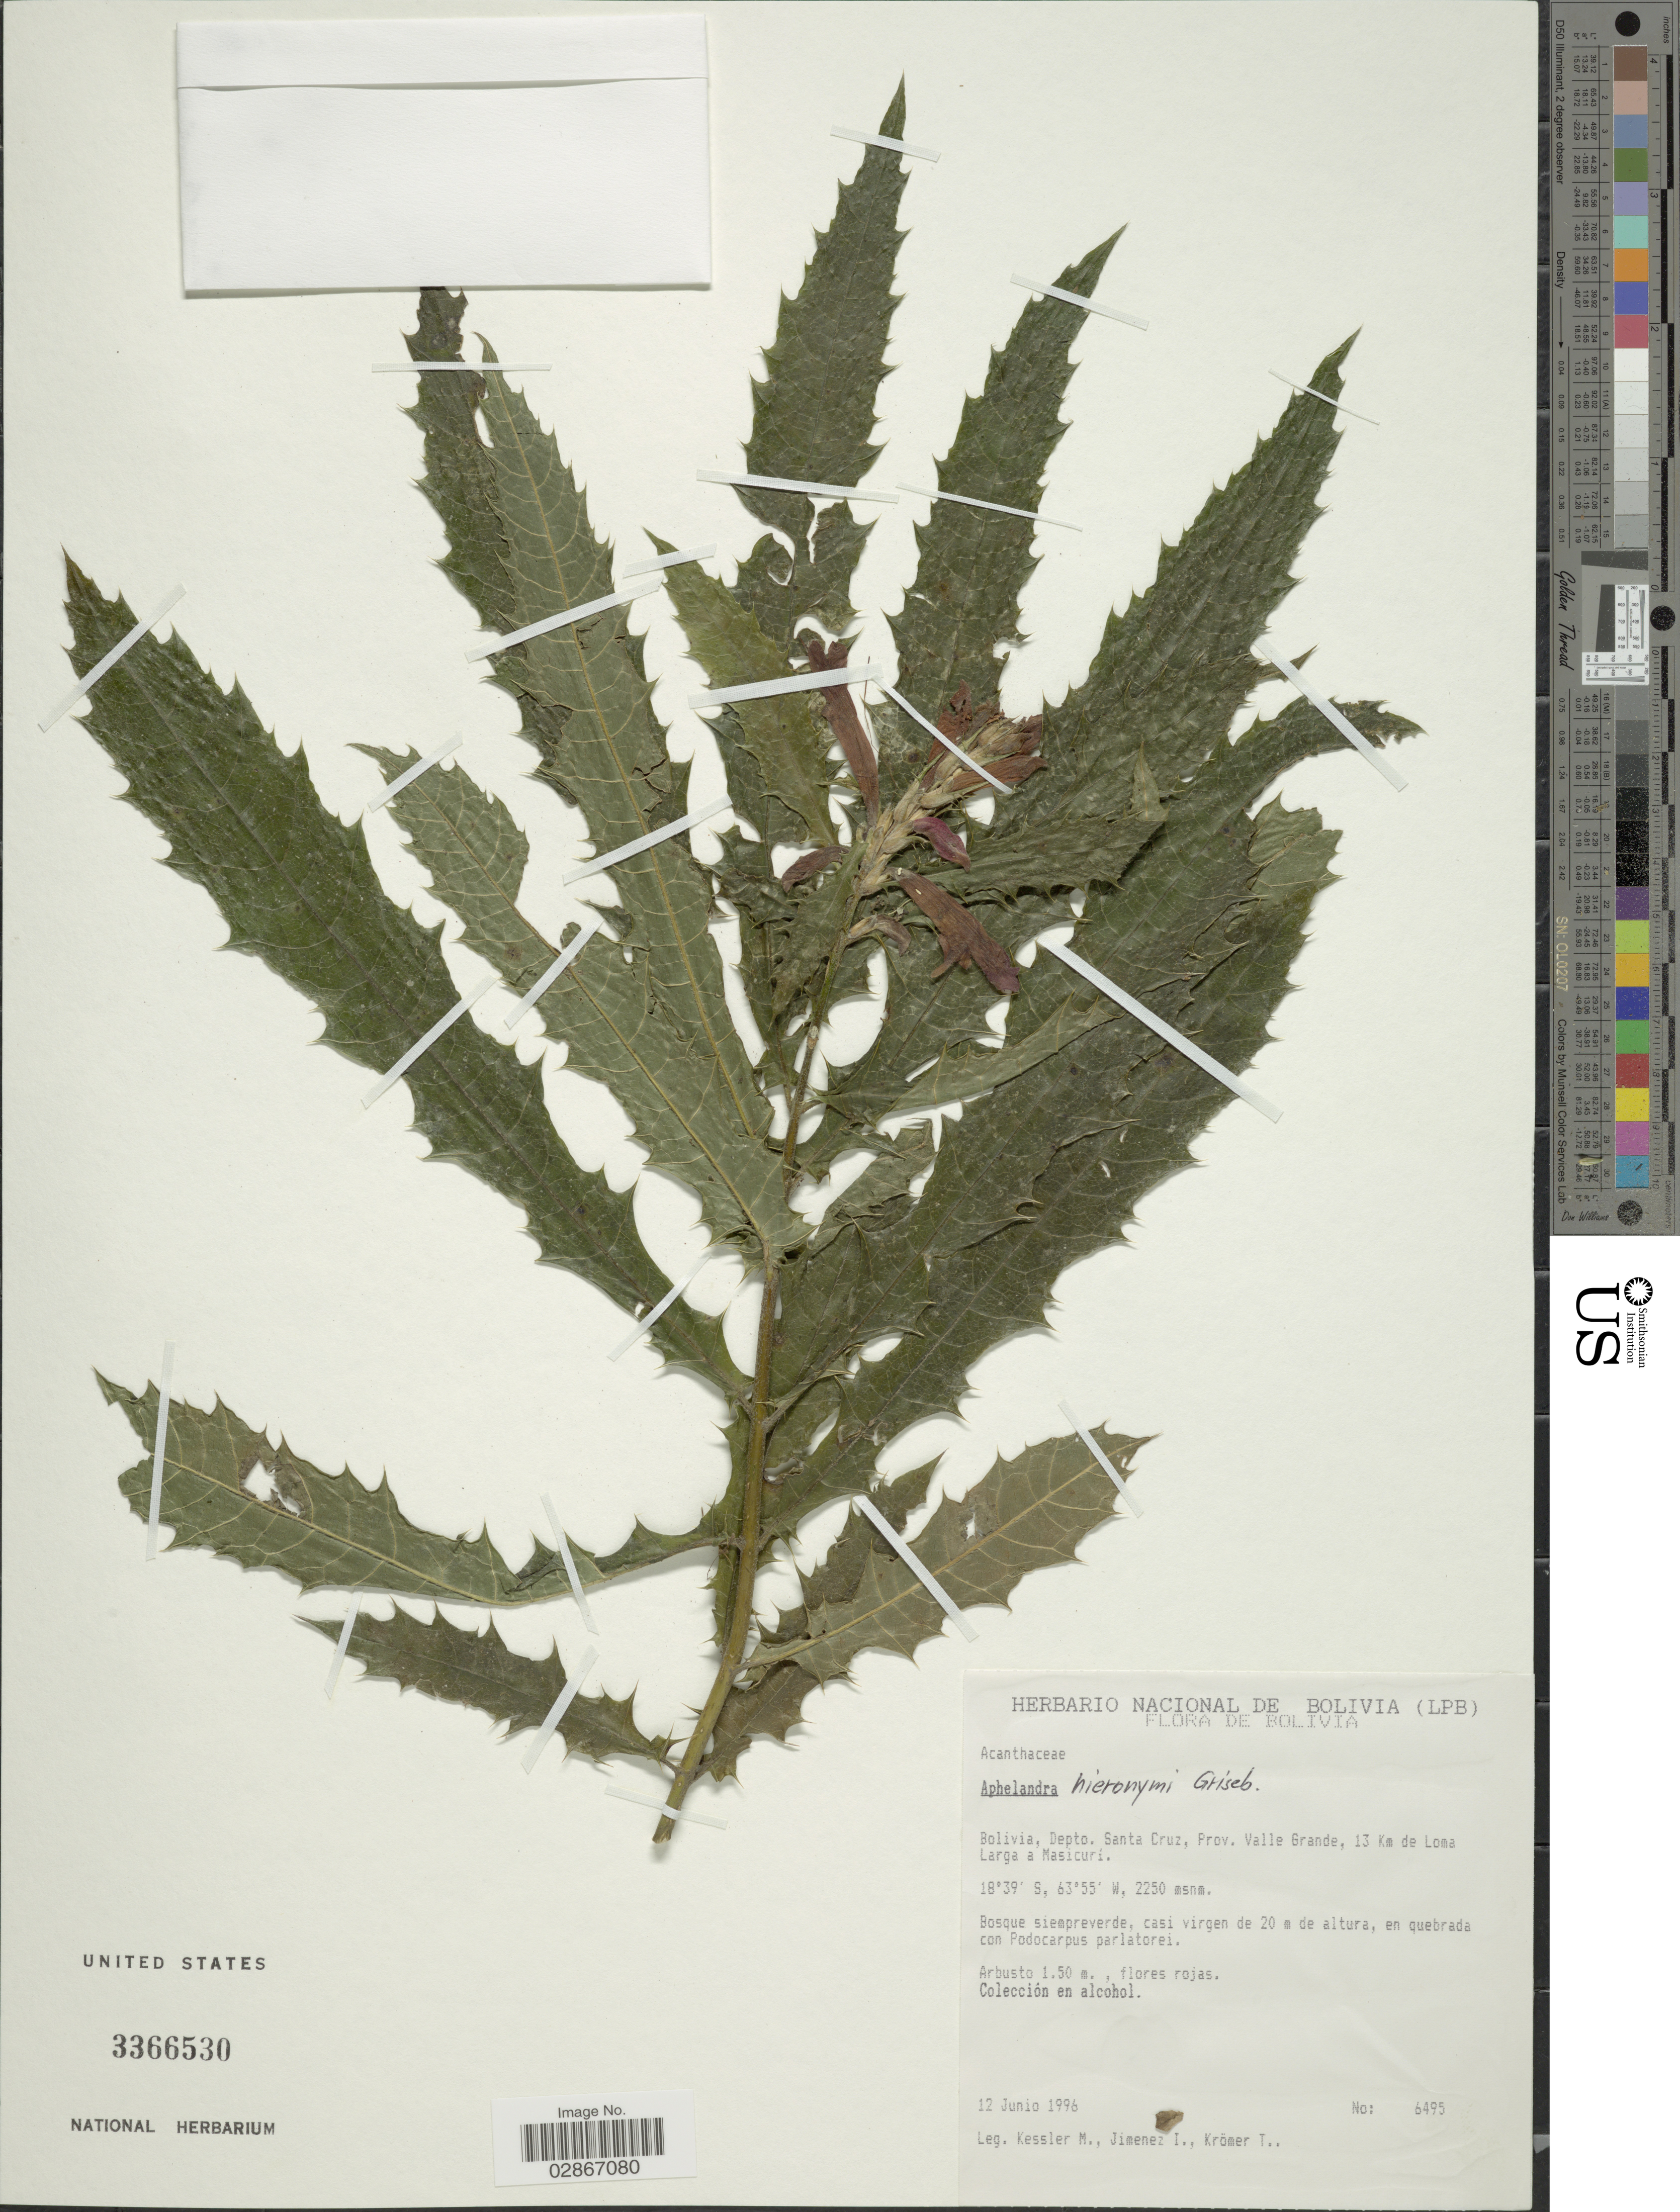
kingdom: Plantae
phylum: Tracheophyta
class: Magnoliopsida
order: Lamiales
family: Acanthaceae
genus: Aphelandra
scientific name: Aphelandra hieronymi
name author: Griseb.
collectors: M. Kessler, I. Jimenez & T. Krömer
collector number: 6495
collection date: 1996-06-12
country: Bolivia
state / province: Santa Cruz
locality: Depto. Santa Cruz, Prov. Valle Grande, 13 Km de Loma Larga a Masicurí.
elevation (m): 2250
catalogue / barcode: US 3366530